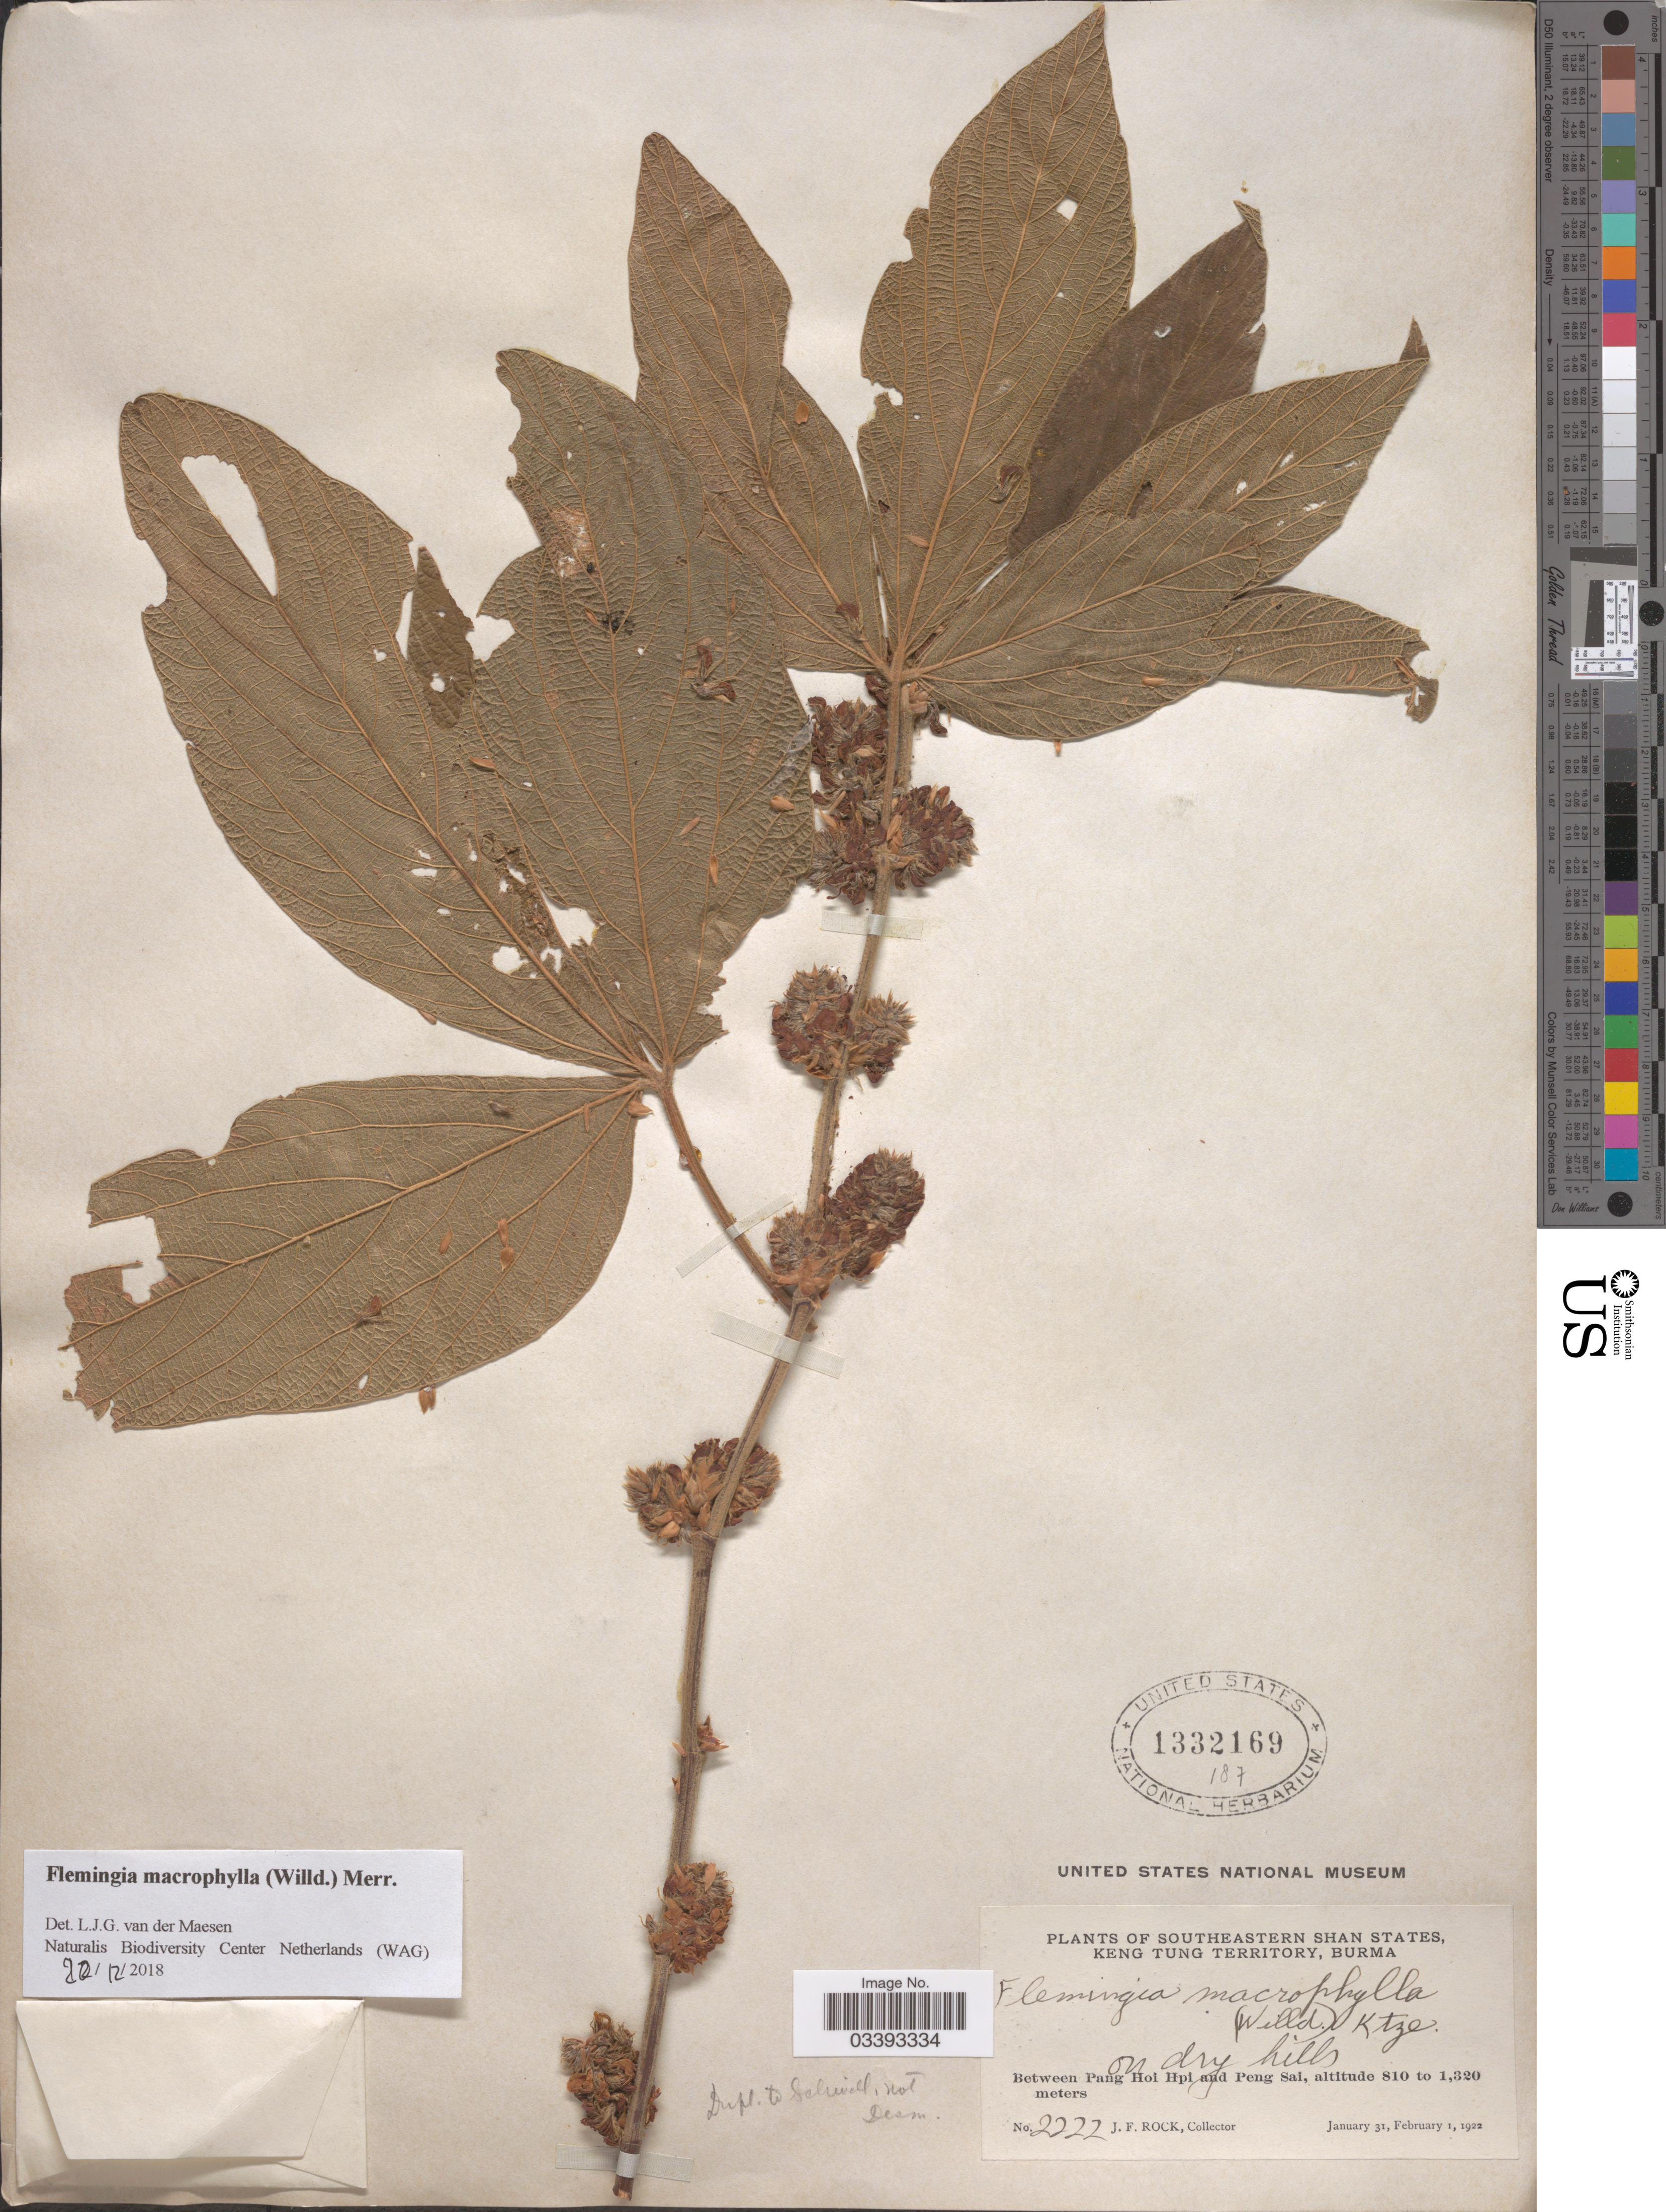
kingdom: Plantae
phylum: Tracheophyta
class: Magnoliopsida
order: Fabales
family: Fabaceae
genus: Flemingia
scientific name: Flemingia macrophylla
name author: (Willd.) Kuntze ex Merr.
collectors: J. Rock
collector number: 2222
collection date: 1922-01-31/1922-02-01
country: Myanmar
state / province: Shan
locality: Southeasthern Shan States, Keng Tung Territory. Between pang Hoi Phi and Peng Sai.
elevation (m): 810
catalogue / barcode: US 1332169